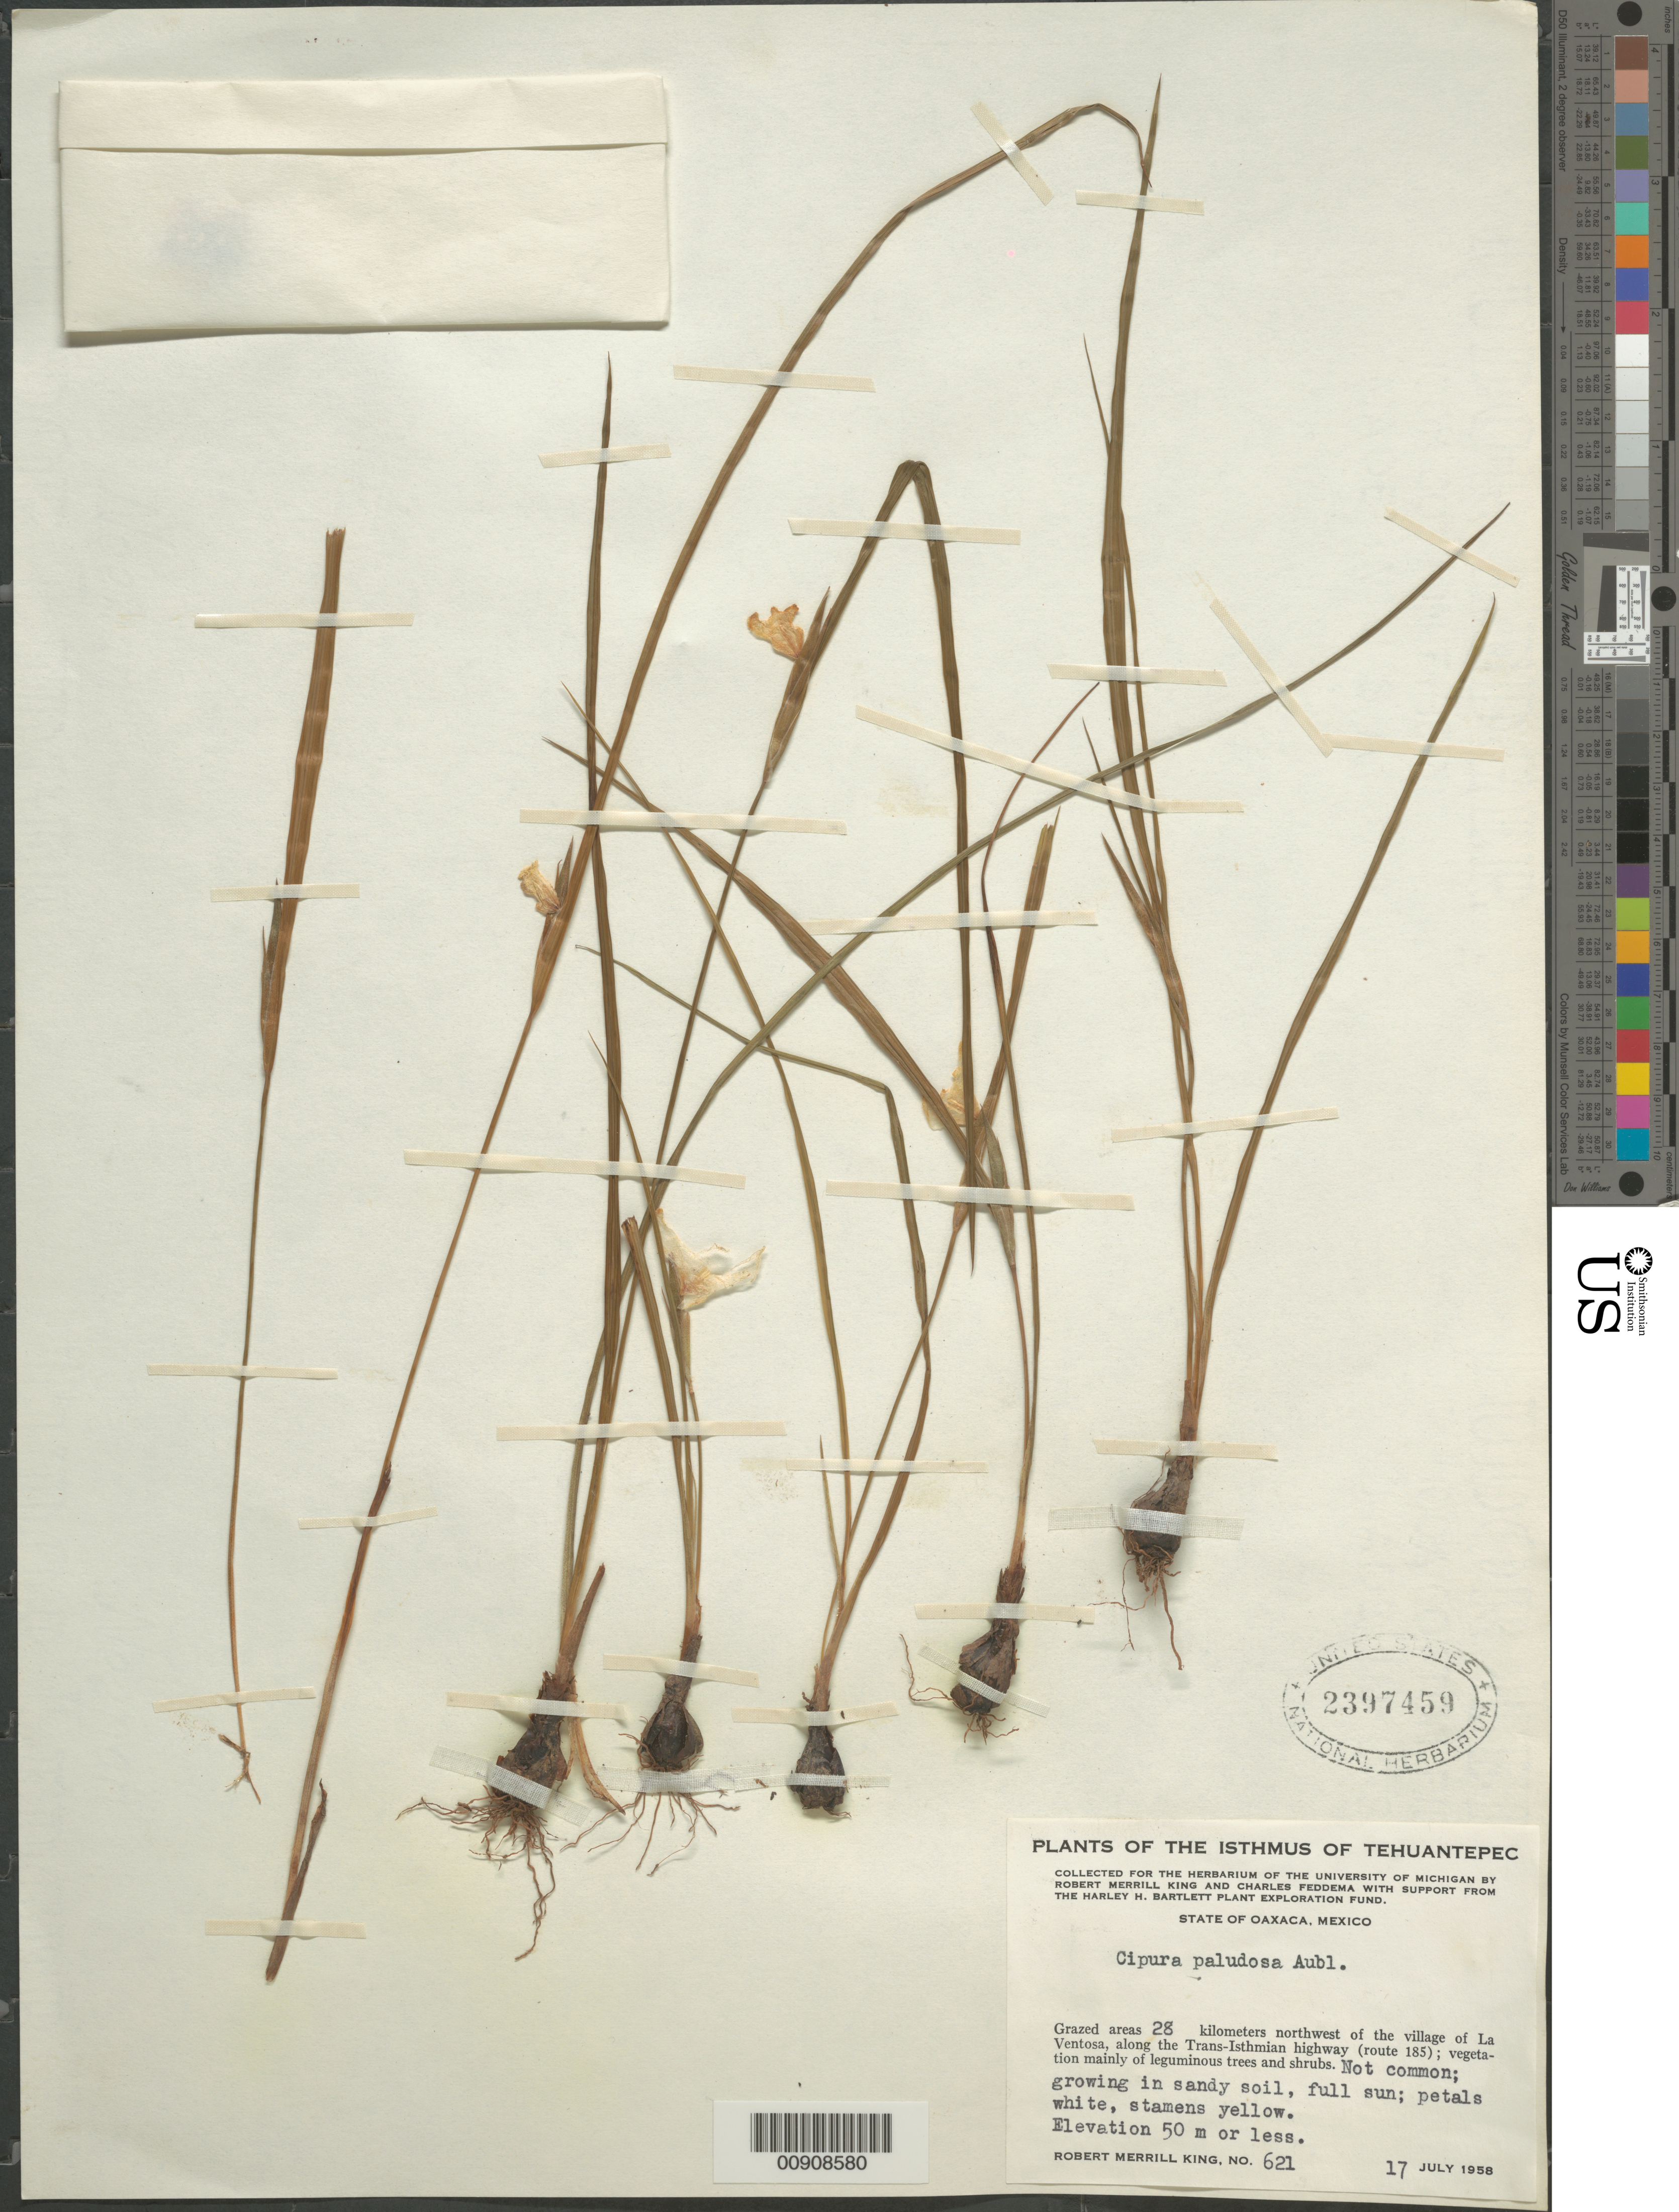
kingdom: Plantae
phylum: Tracheophyta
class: Liliopsida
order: Asparagales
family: Iridaceae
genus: Cipura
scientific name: Cipura paludosa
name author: Aubl.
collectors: R. M. King & C. Feddema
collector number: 621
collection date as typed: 17 Jul 1958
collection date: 1958-07-17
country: Mexico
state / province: Oaxaca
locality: Oaxaca: Grazed areas 28 kilometers northwest of the village of La Ventosa, along the Trans-Isthmian highway (route 185).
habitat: Growing in sandy soil, full sun. Vegetation mainly of leguminous trees and shrubs.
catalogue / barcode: US 2397459